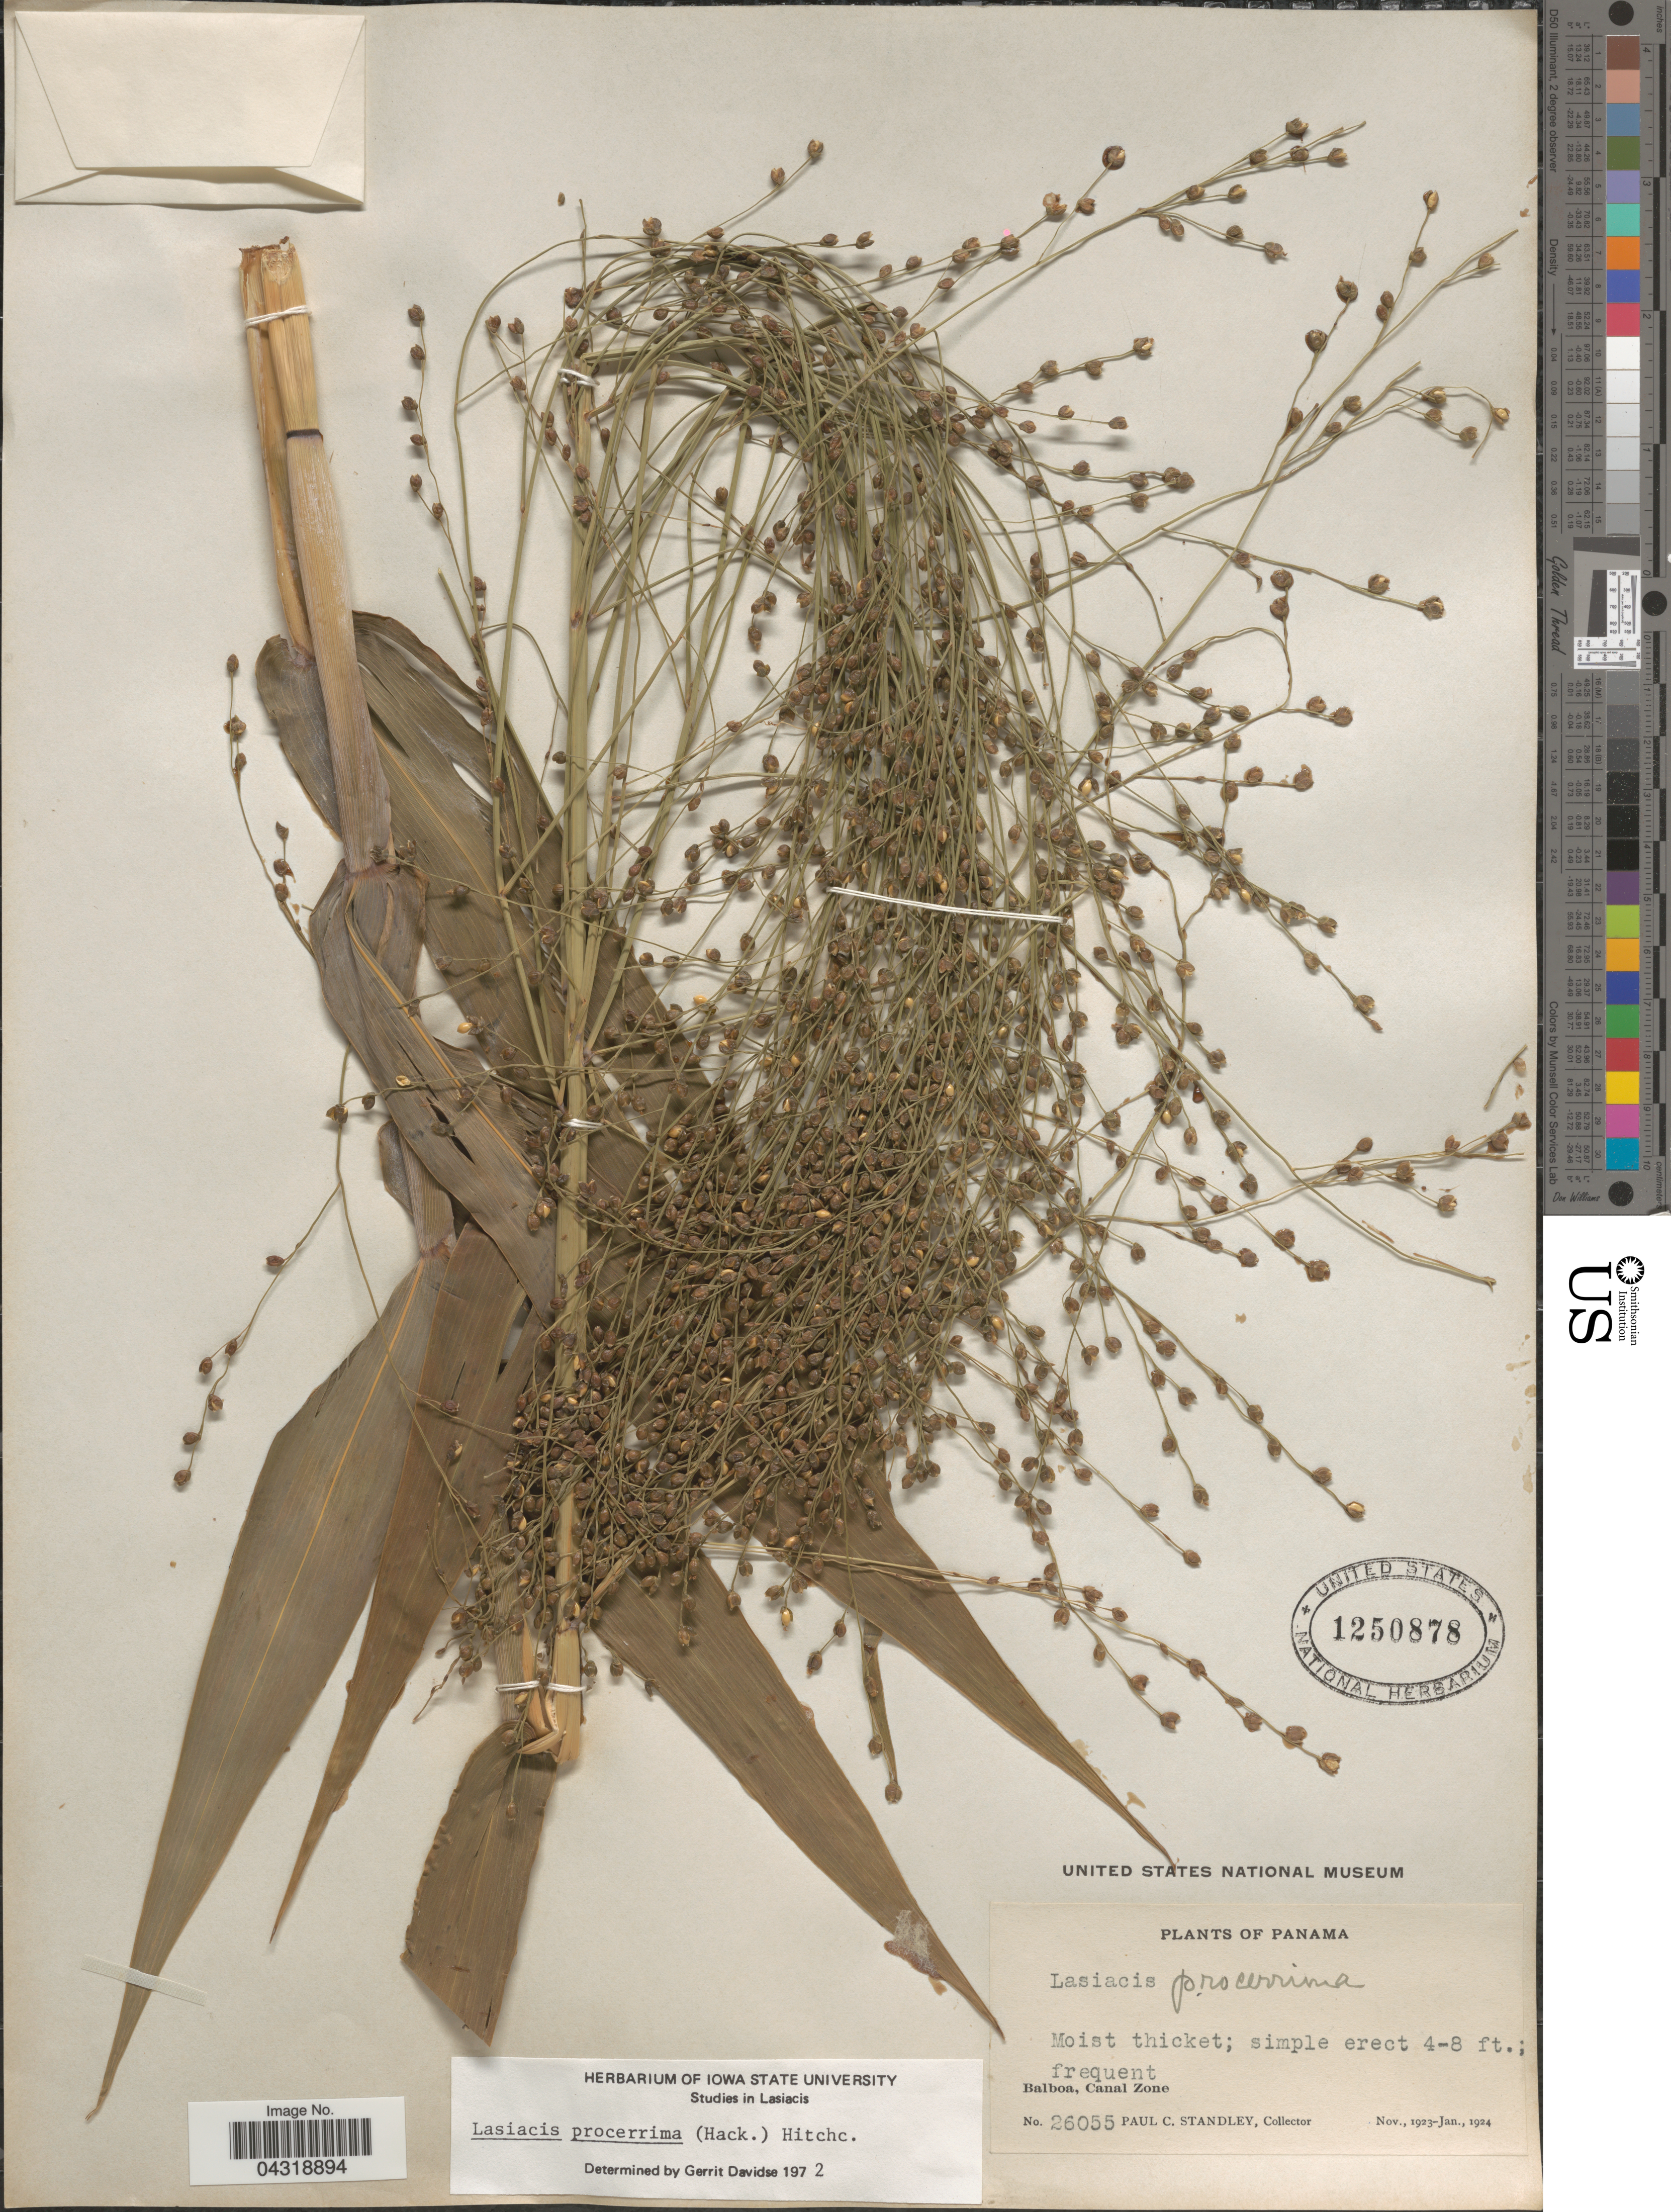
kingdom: Plantae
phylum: Tracheophyta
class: Liliopsida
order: Poales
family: Poaceae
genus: Lasiacis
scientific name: Lasiacis procerrima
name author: (Hack.) Hitchc.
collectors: P. C. Standley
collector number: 26055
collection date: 1923-11/1924-04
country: Panama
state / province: Colón / Panamá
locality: Moist thicket. Balboa, Canal Zone.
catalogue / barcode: US 1250878